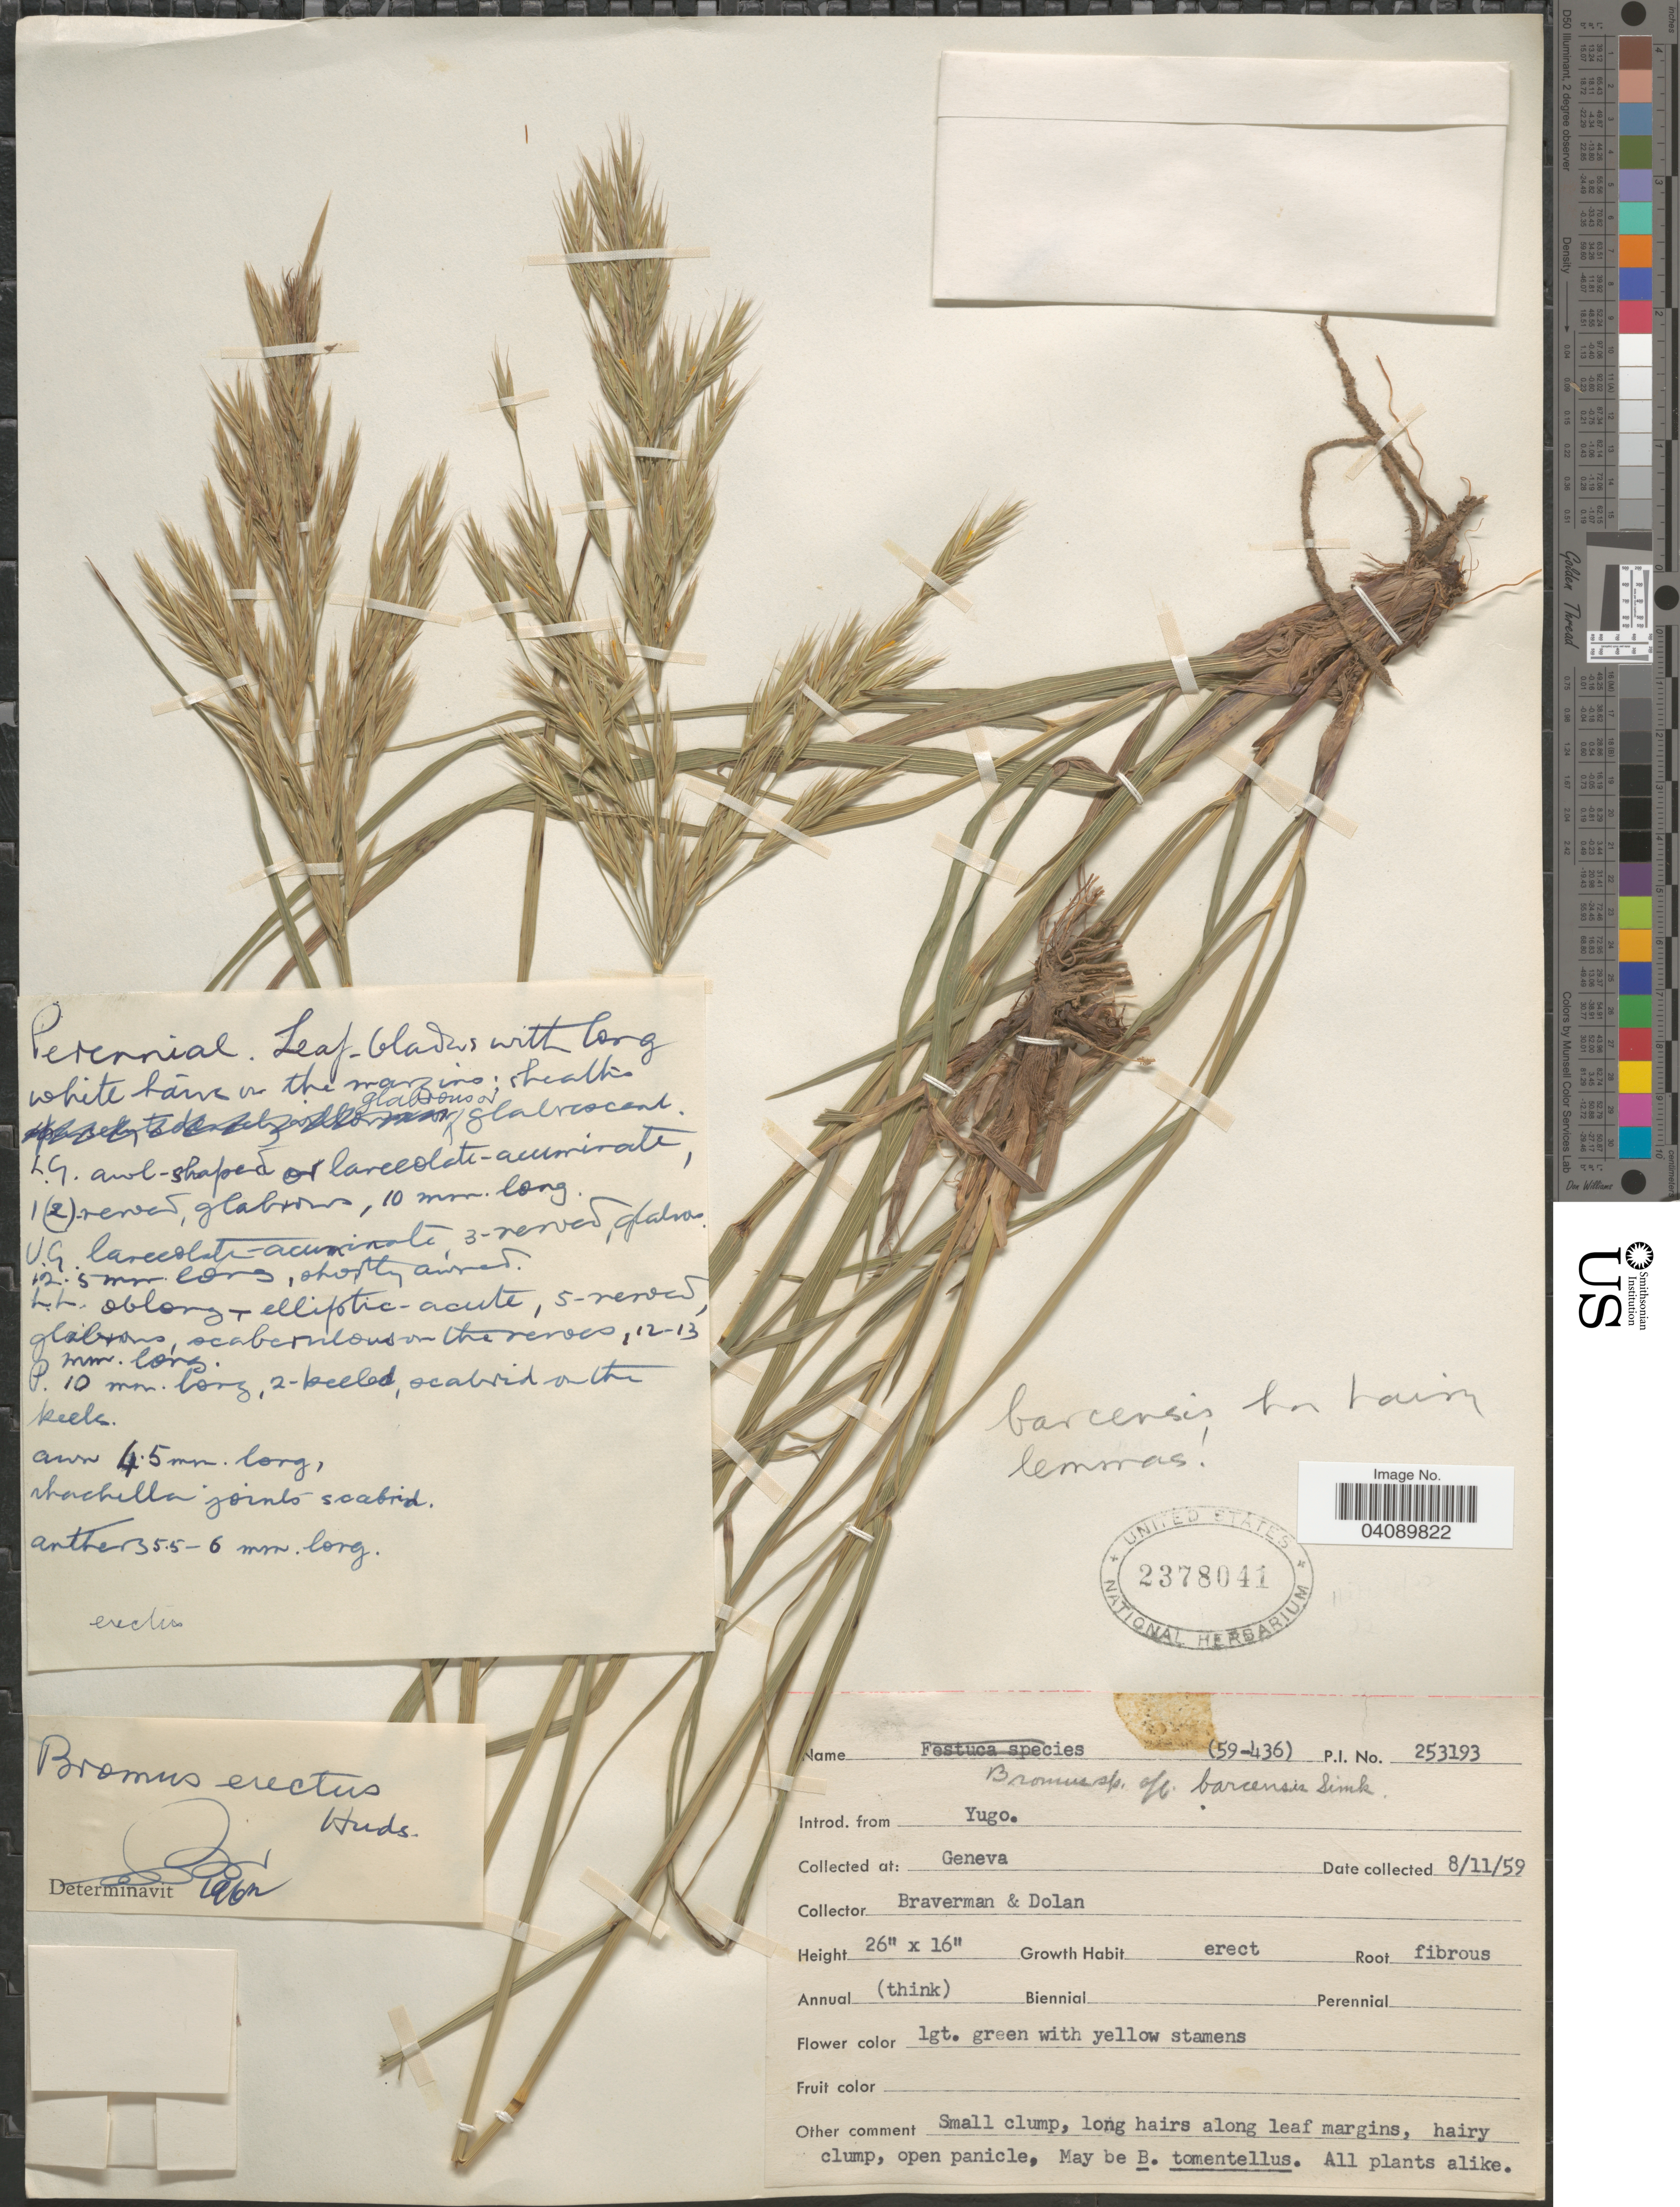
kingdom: Plantae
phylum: Tracheophyta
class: Liliopsida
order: Poales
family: Poaceae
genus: Bromus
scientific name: Bromus erectus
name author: Huds.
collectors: S. Braverman & Dolan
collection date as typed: Transcribed d/m/y: 8/11/59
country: Switzerland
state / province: Genève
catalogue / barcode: US 2378041